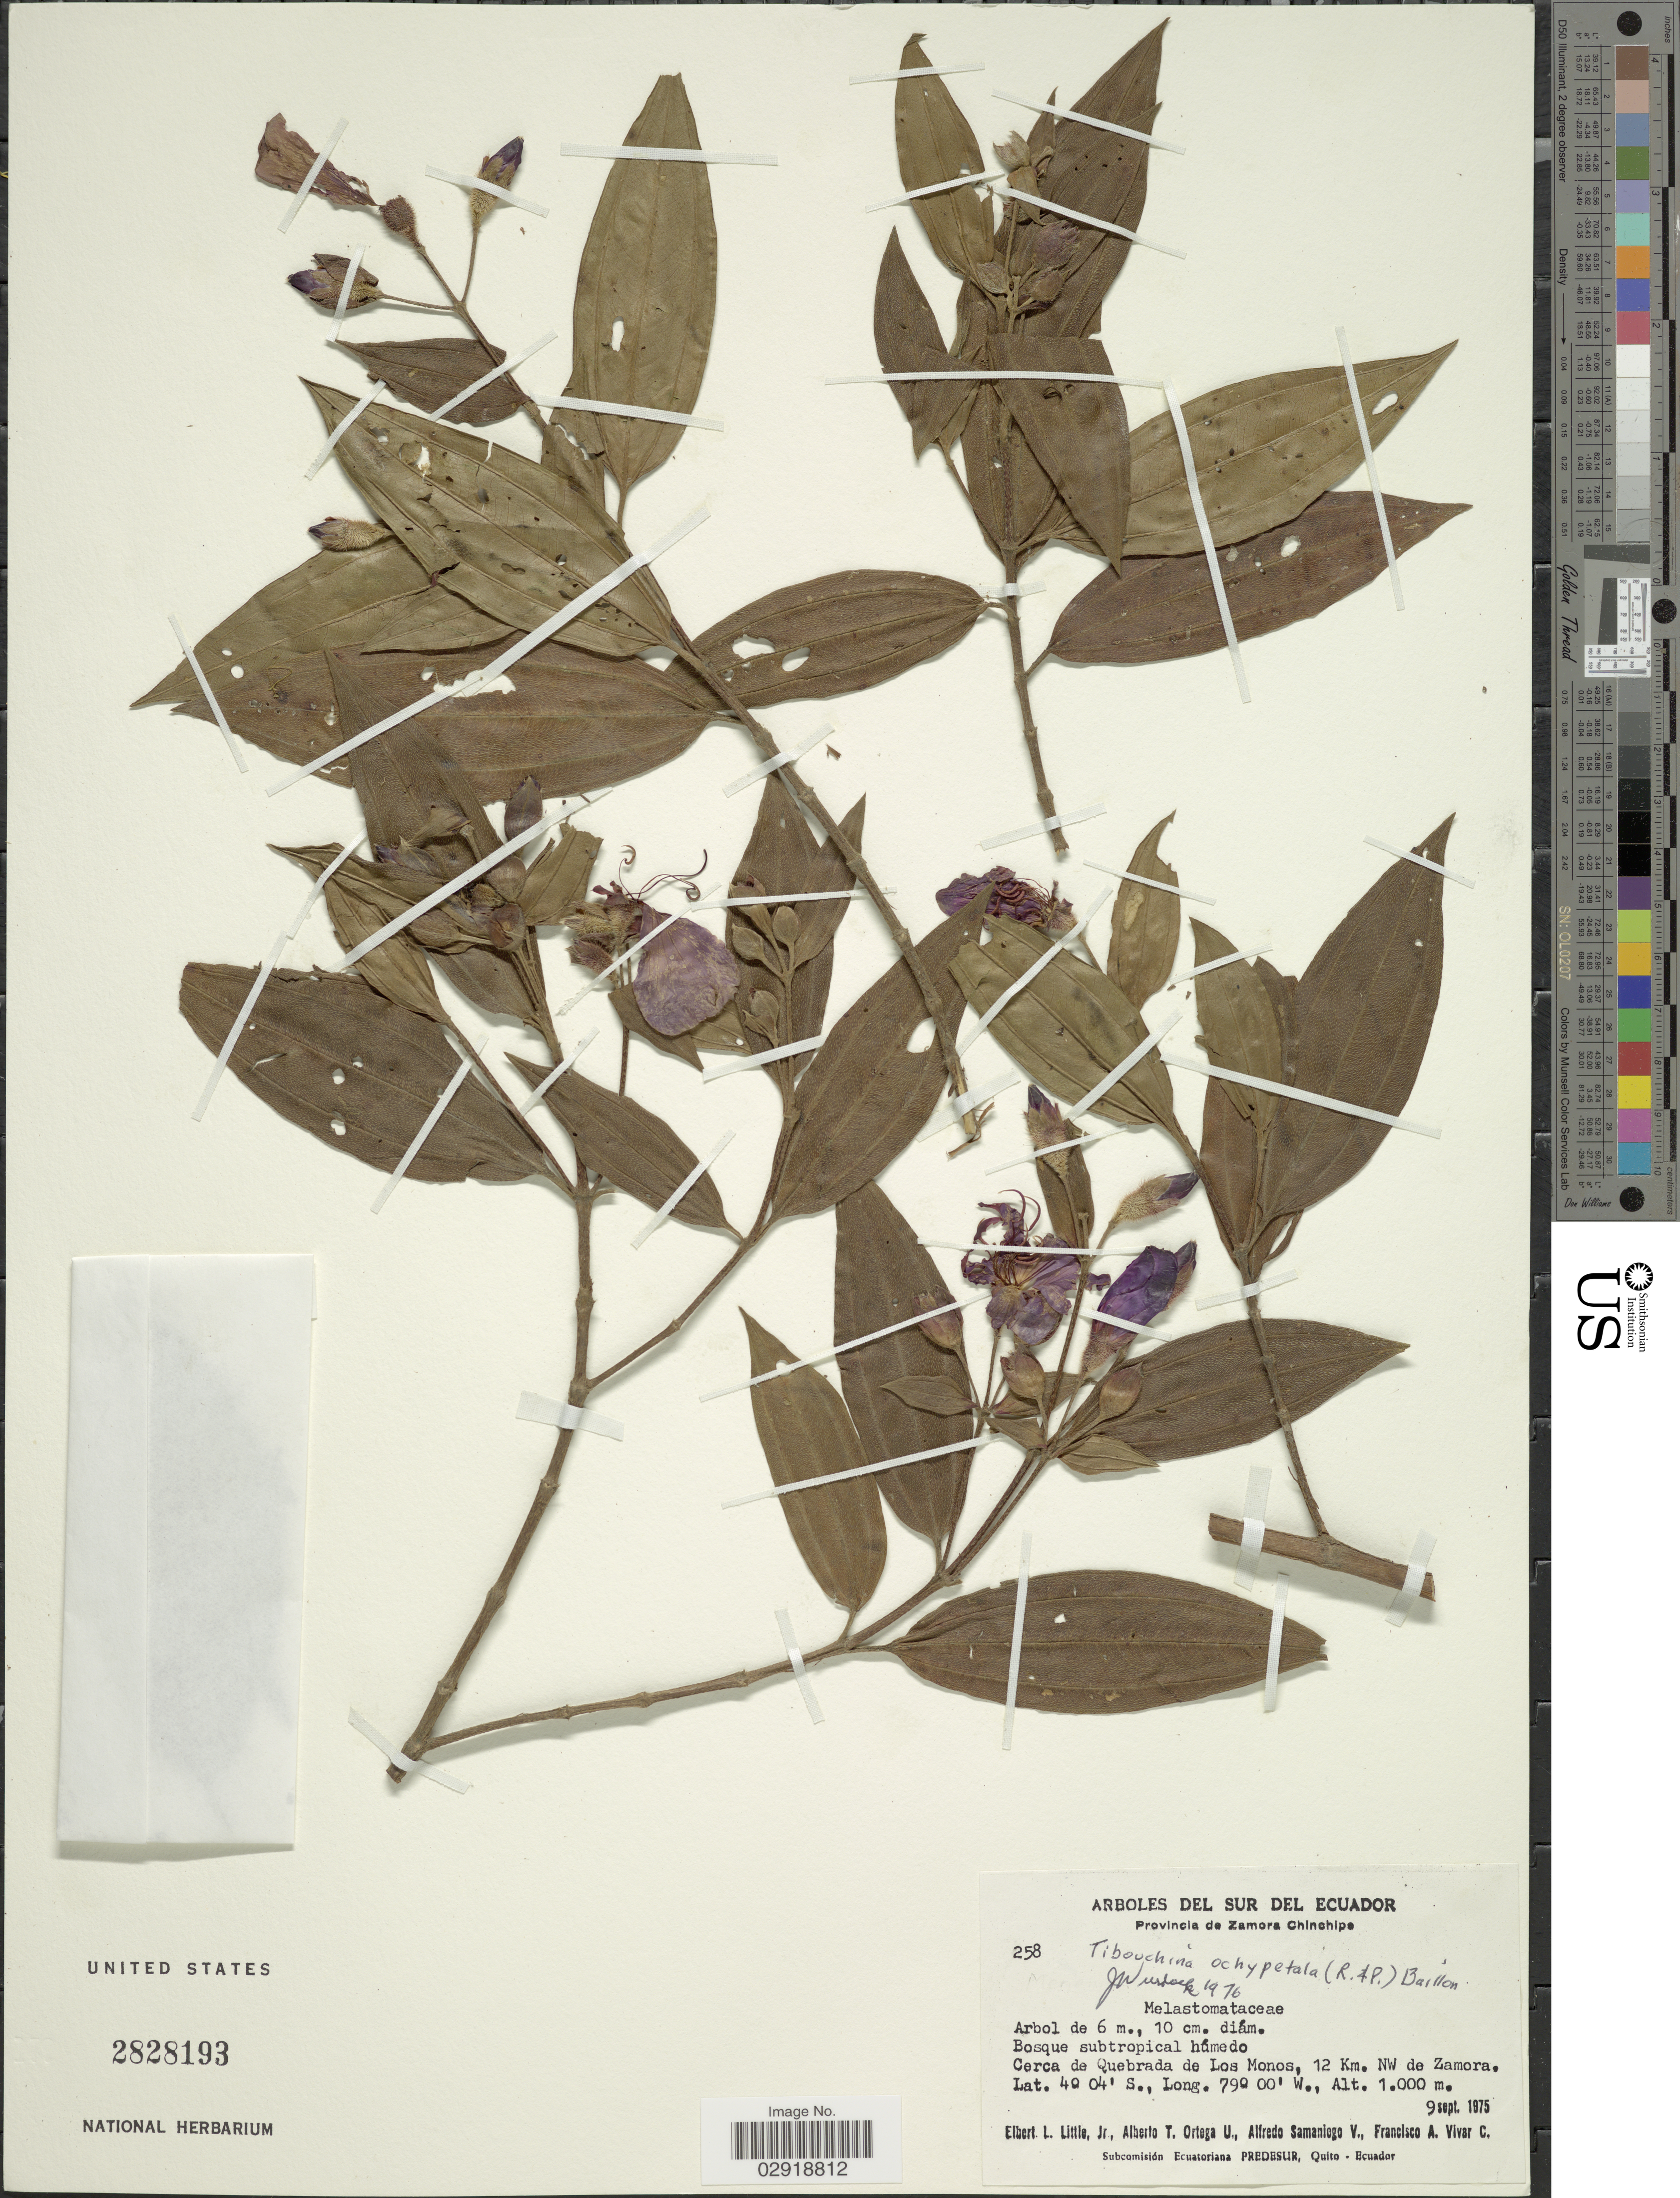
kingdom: Plantae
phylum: Tracheophyta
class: Magnoliopsida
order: Myrtales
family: Melastomataceae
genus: Pleroma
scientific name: Pleroma ochypetalum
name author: (Ruiz & Pav.) D. Don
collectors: E. L. Little, A. T. Ortega U., A. V. Samaniego & F. A. Vivar C.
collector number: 258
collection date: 1975-09-09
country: Ecuador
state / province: Zamora-Chinchipe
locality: Sur del Ecuador. Cerca de Quebrada de Los Monos, 12 Km. NW de Zamora.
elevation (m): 1000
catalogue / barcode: US 2828193